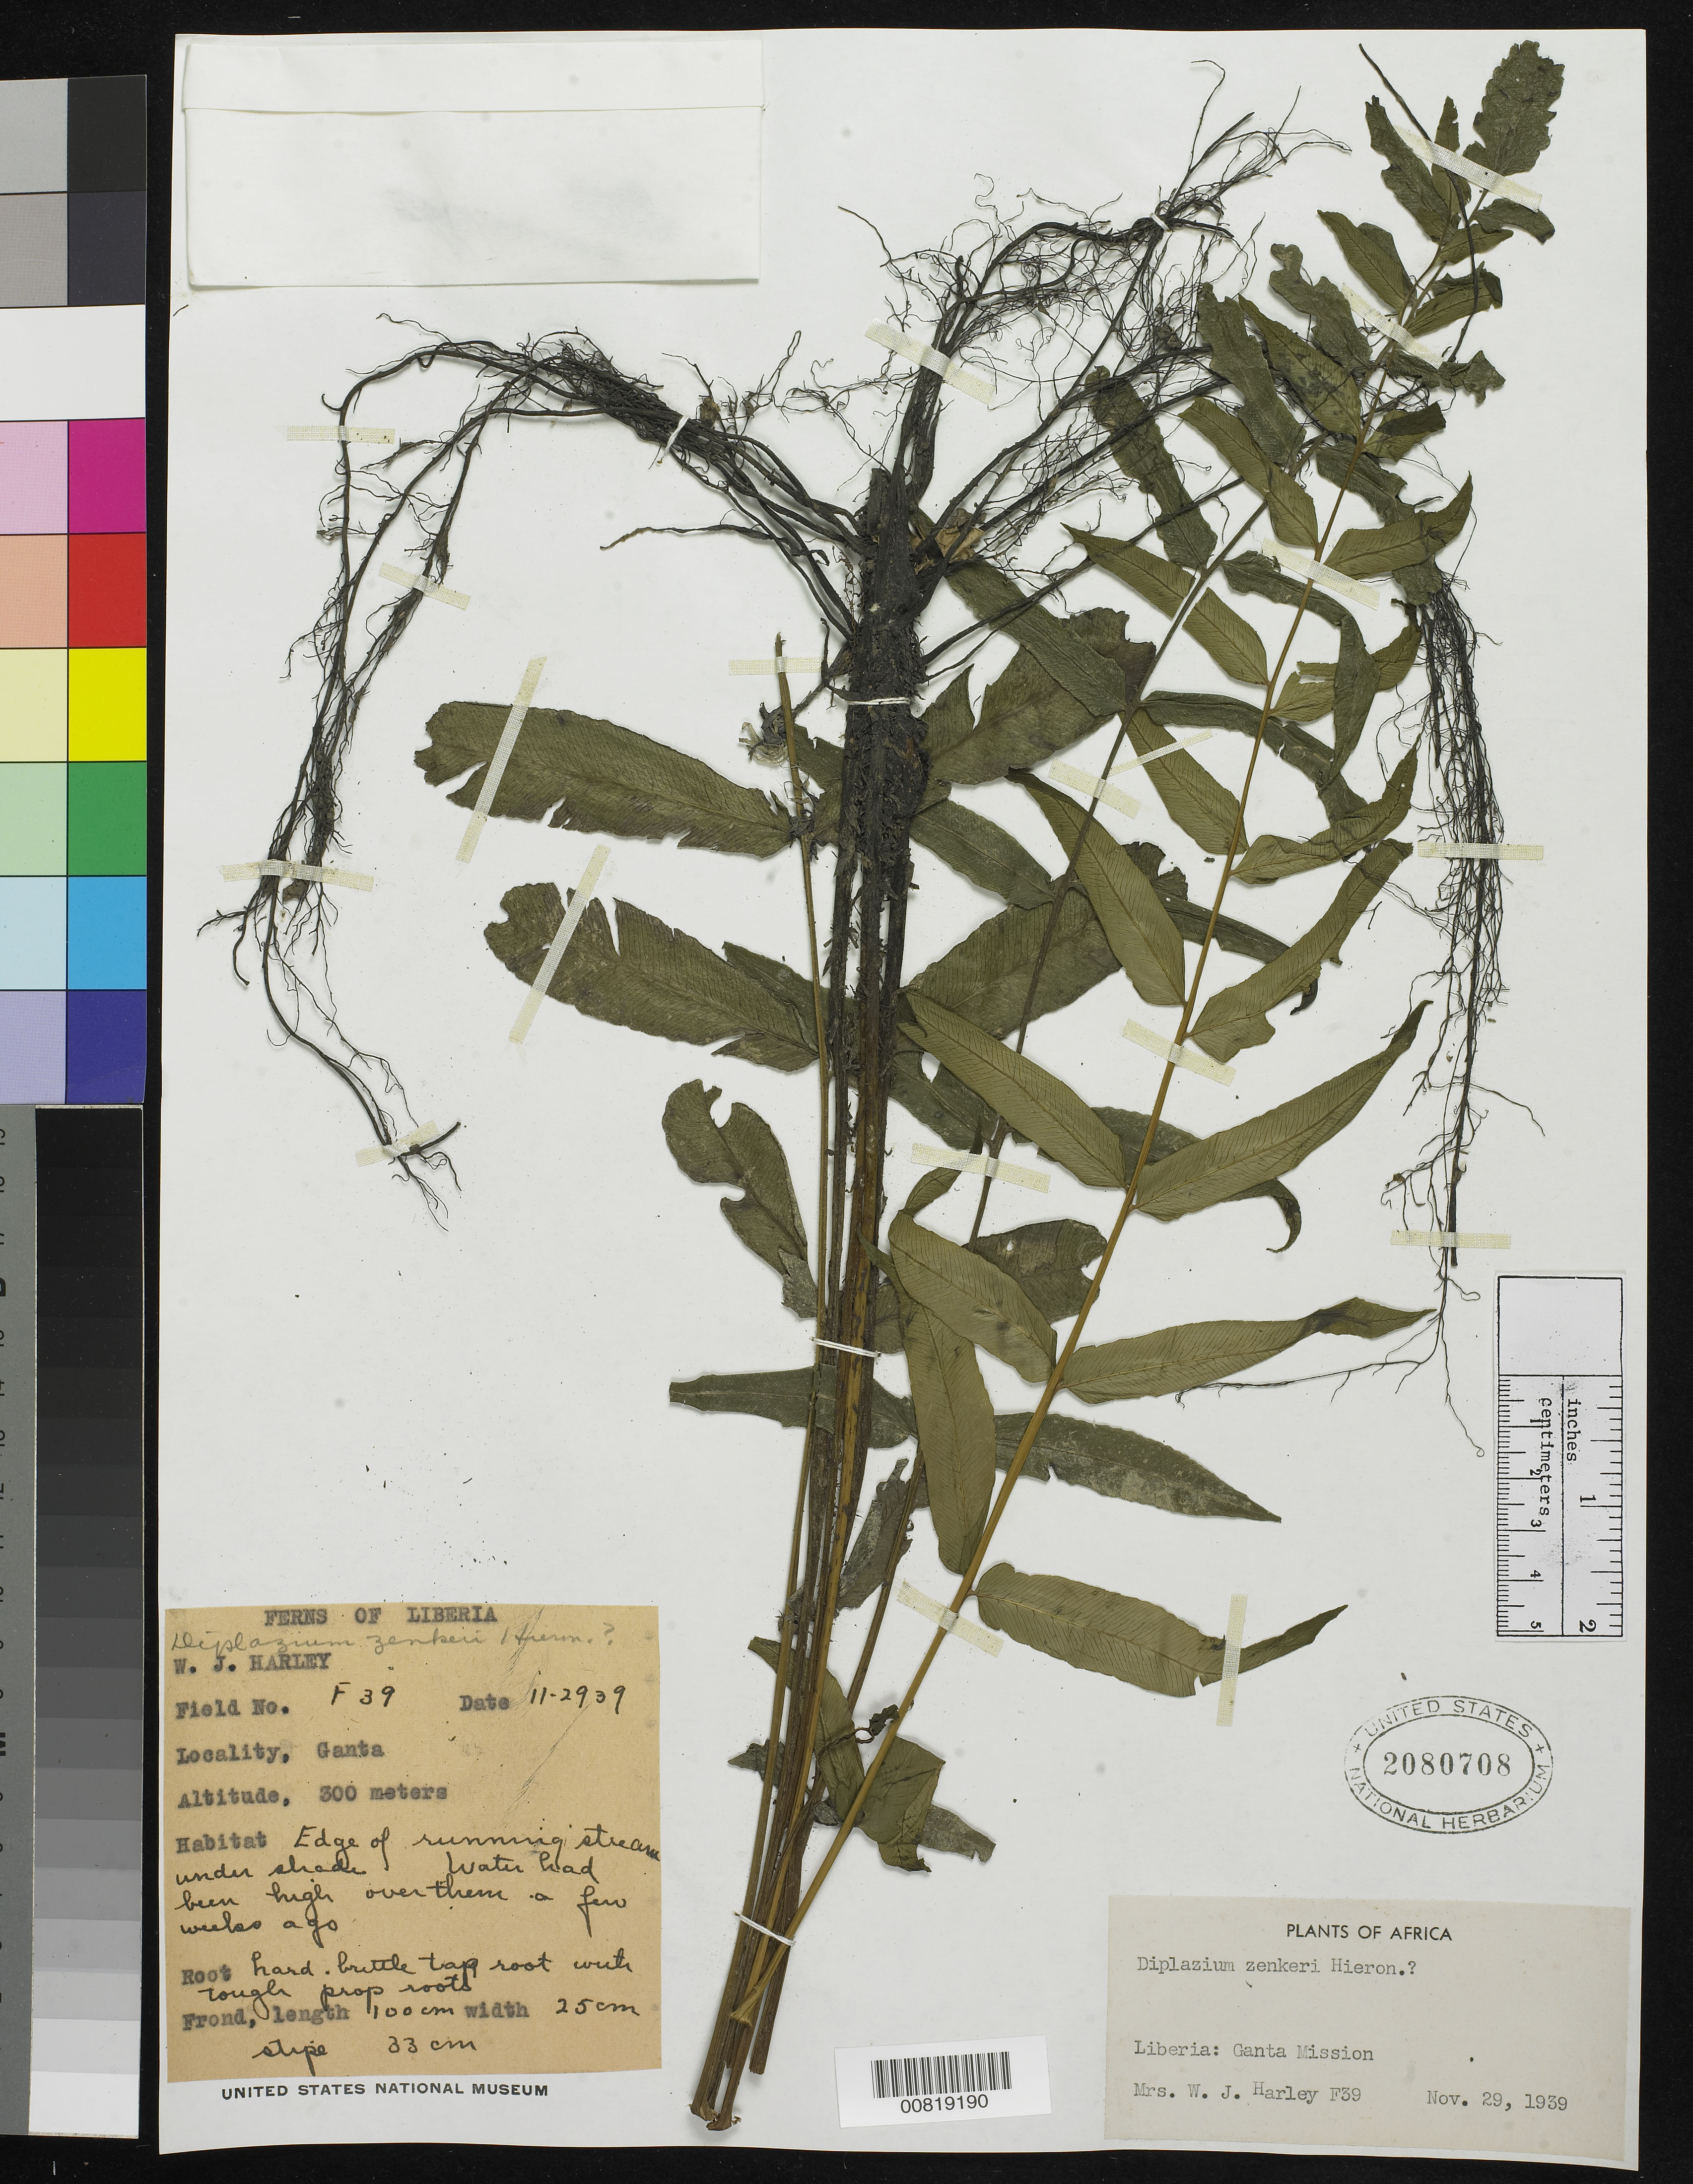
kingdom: Plantae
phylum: Tracheophyta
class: Polypodiopsida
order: Polypodiales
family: Athyriaceae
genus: Diplazium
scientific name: Diplazium zenkeri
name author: Hieron.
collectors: W. Harley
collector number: F 39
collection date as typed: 29 Nov 1939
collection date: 1939-11-29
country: Liberia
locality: Ganta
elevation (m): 300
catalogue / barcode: US 2080708